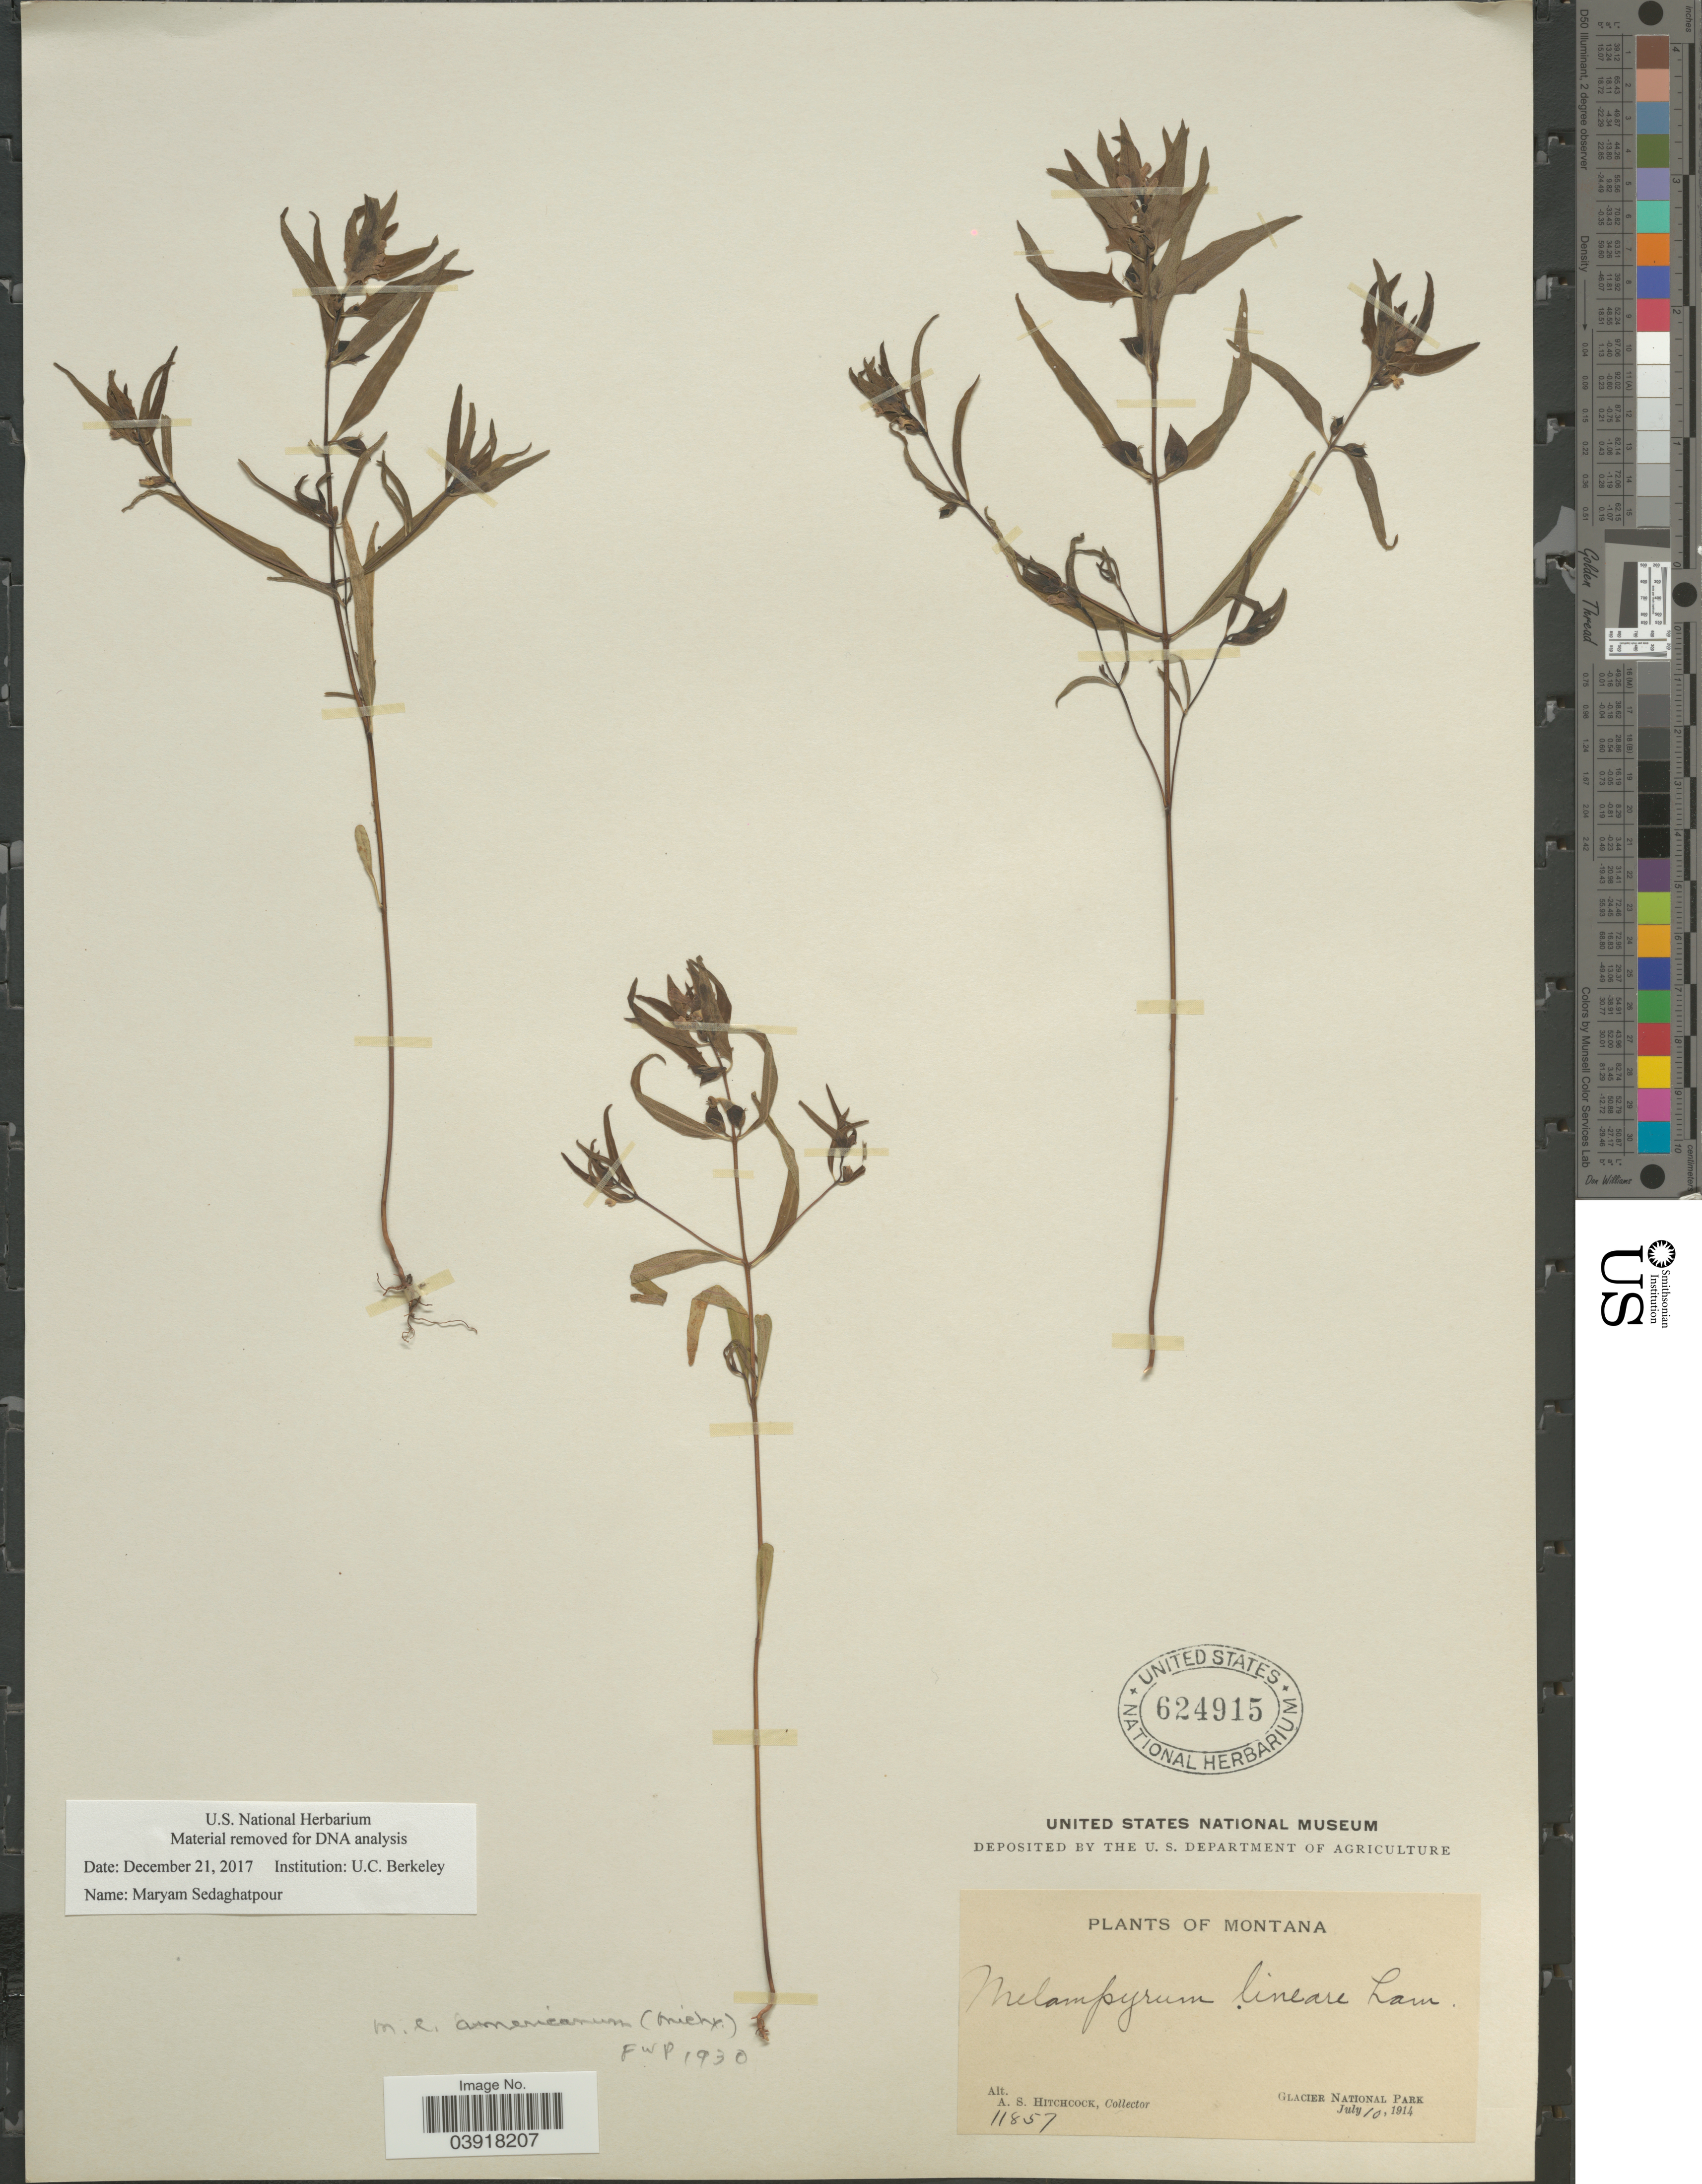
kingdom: Plantae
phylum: Tracheophyta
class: Magnoliopsida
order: Lamiales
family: Orobanchaceae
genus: Melampyrum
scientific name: Melampyrum lineare var. pectinatum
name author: (Pennell) Fernald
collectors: A. S. Hitchcock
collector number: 11857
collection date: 1914-07-10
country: United States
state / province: Montana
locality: Glacier National Park.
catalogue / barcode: US 624915